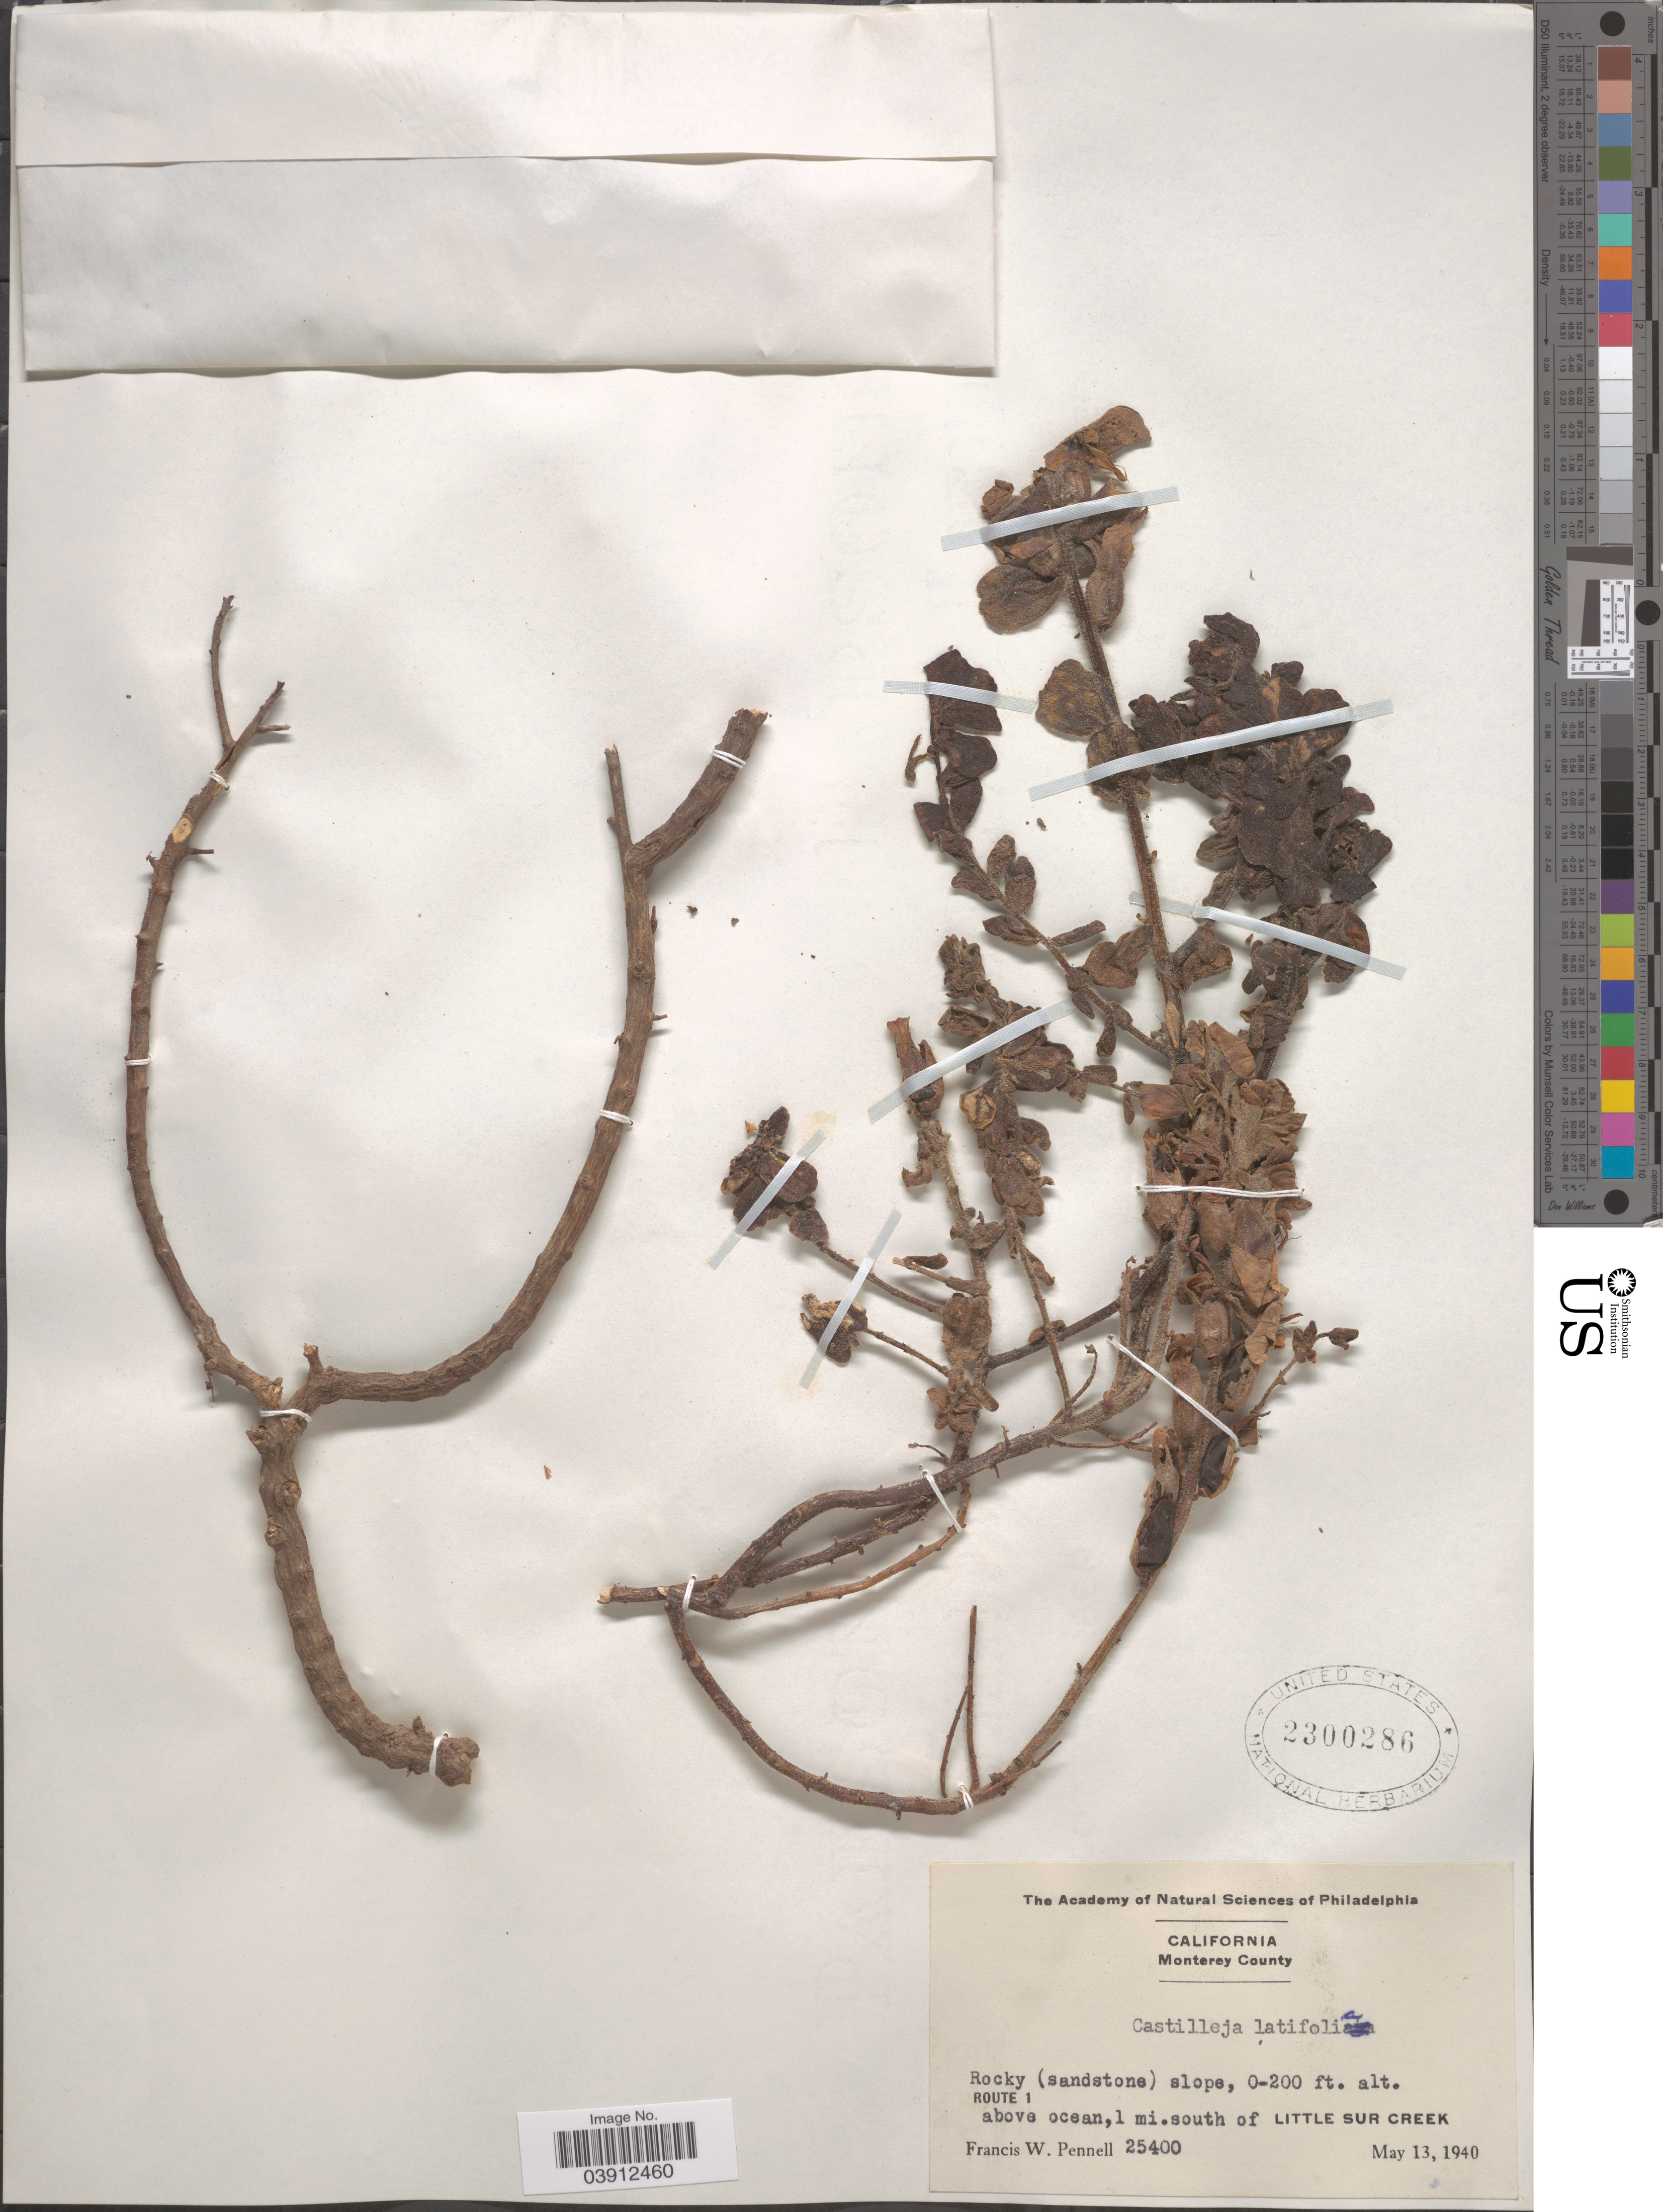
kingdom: Plantae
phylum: Tracheophyta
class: Magnoliopsida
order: Lamiales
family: Orobanchaceae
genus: Castilleja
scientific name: Castilleja latifolia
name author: Hook. & Arn.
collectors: F. W. Pennell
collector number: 25400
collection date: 1940-05-13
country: United States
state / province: California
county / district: Monterey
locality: Monterey County. Route 1, above ocean, 1 mi. south of Little Sur Creek.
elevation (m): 0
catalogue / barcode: US 2300286